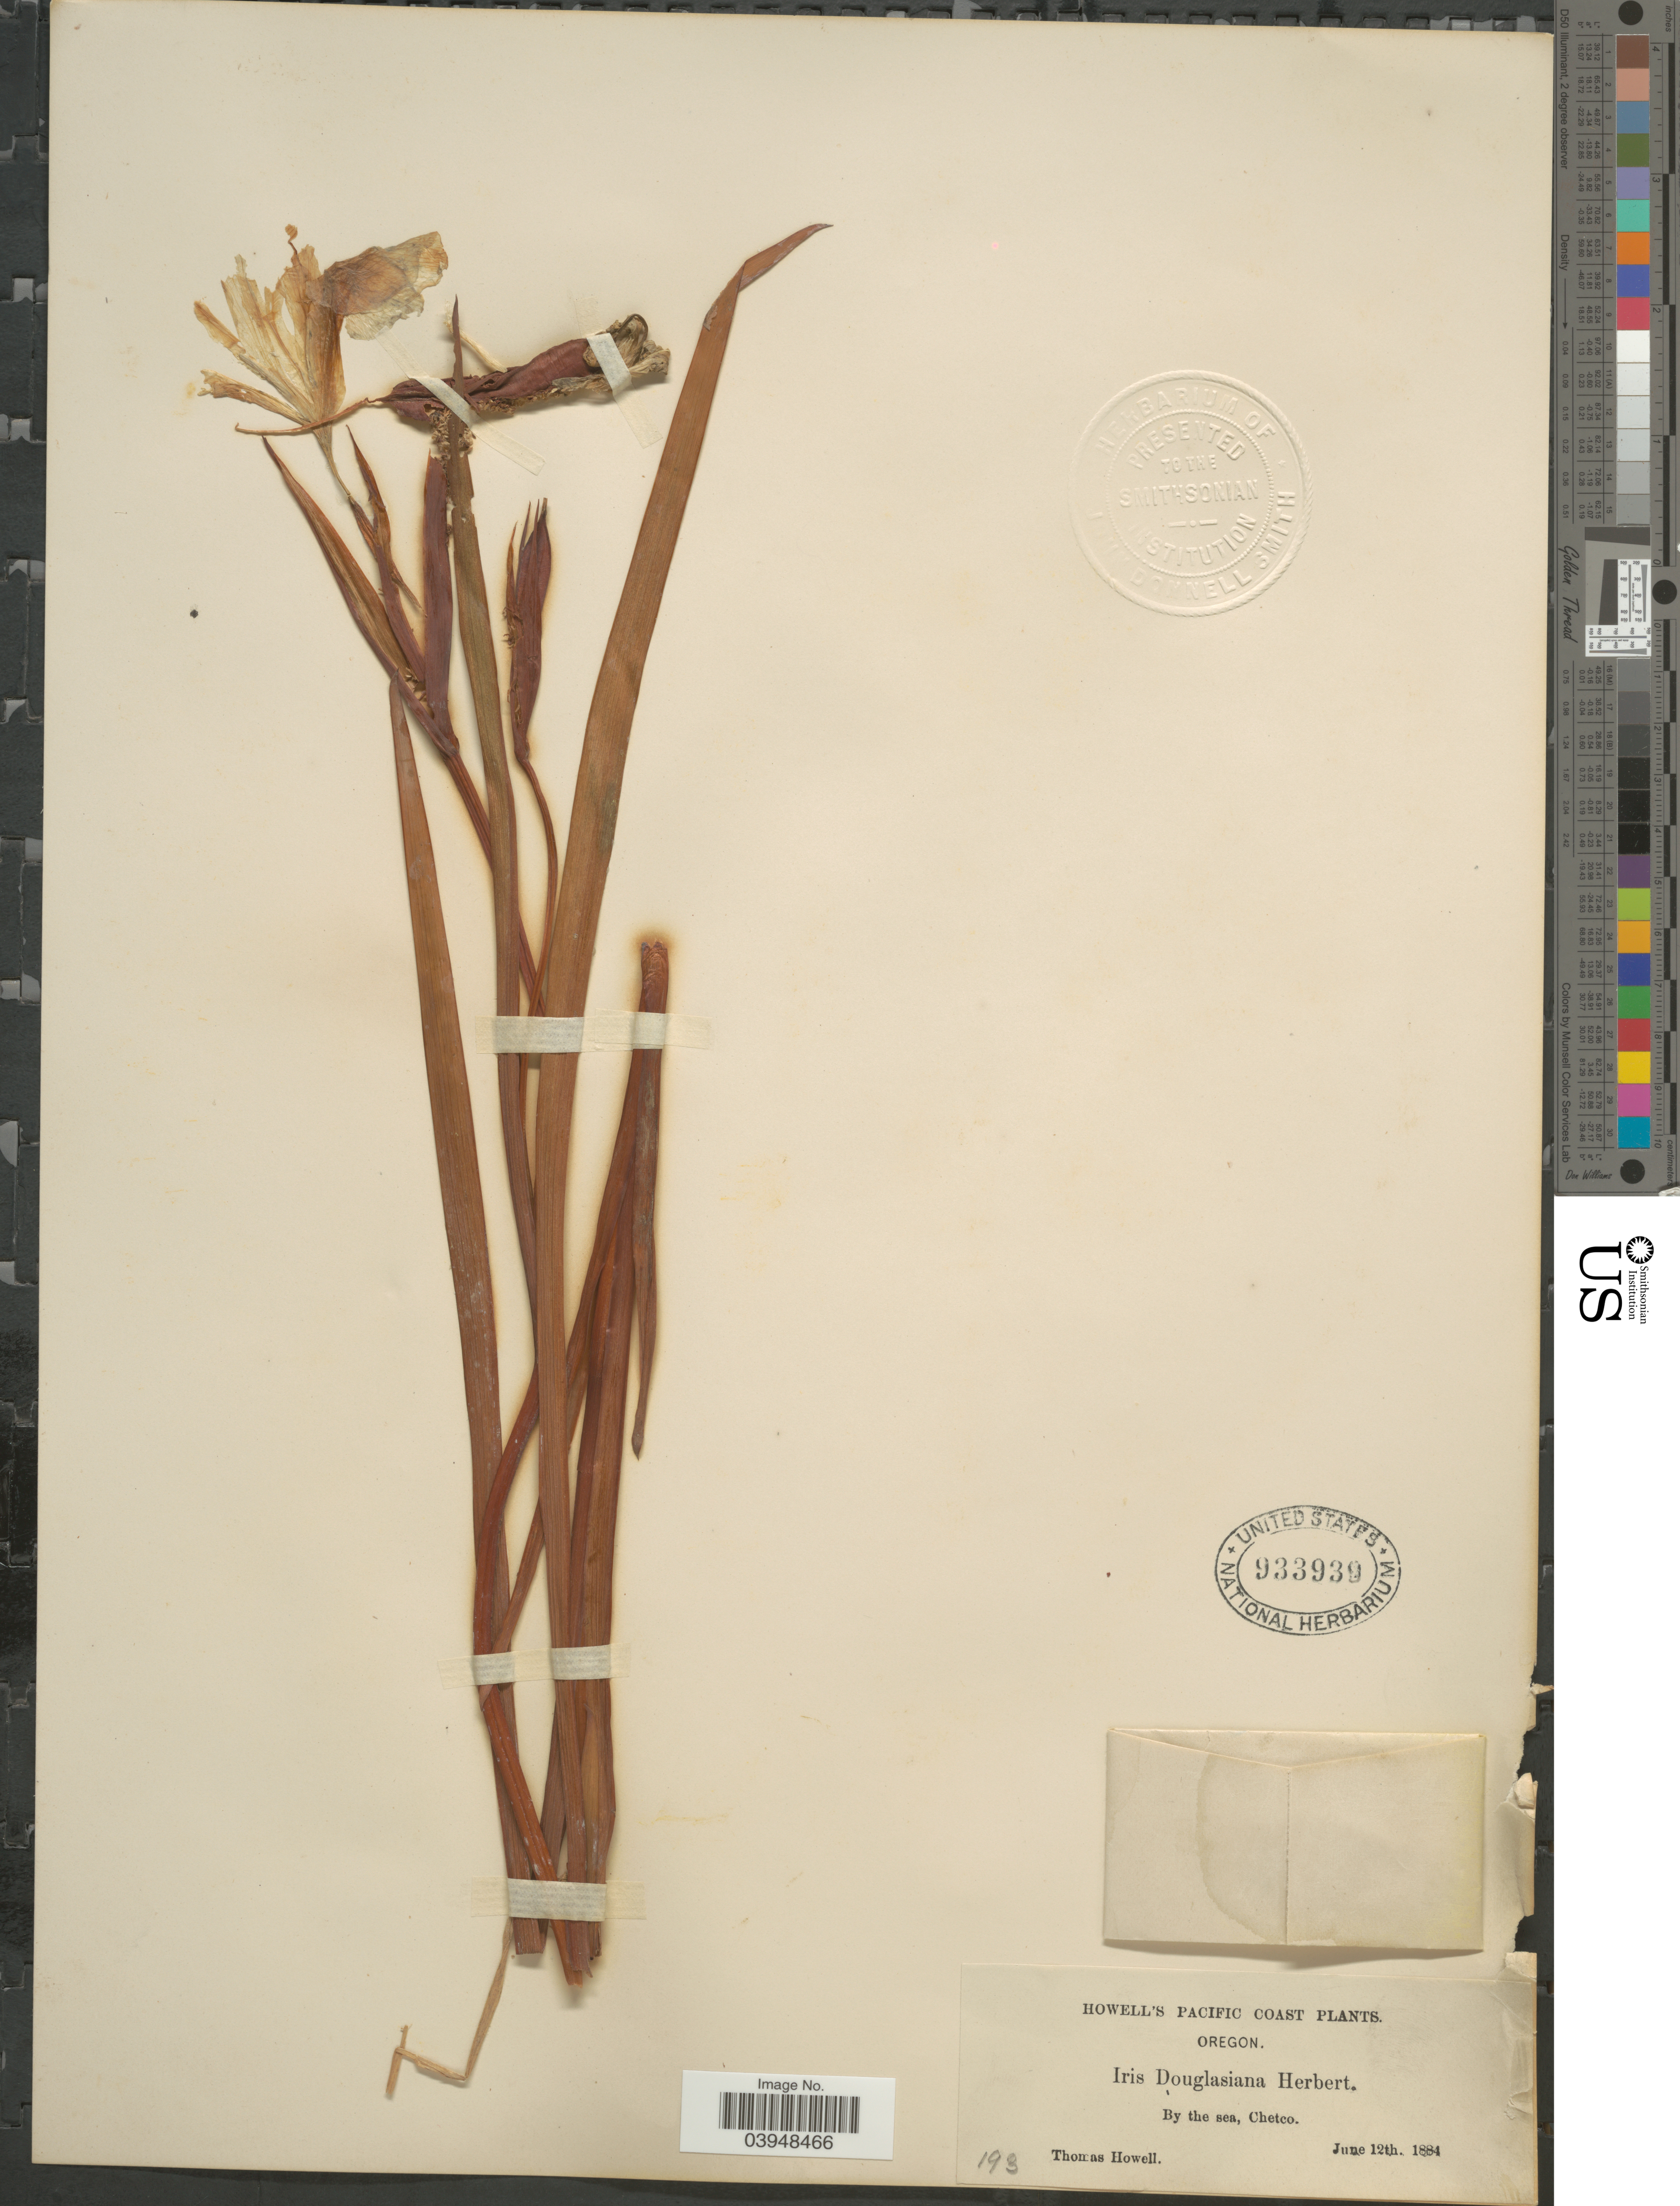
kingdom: Plantae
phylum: Tracheophyta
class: Liliopsida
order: Asparagales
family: Iridaceae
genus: Iris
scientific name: Iris douglasiana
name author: Herb.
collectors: T. Howell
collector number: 193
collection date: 1884-06-12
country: United States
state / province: Oregon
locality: Pacific Coast. Chetco.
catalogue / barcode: US 933939